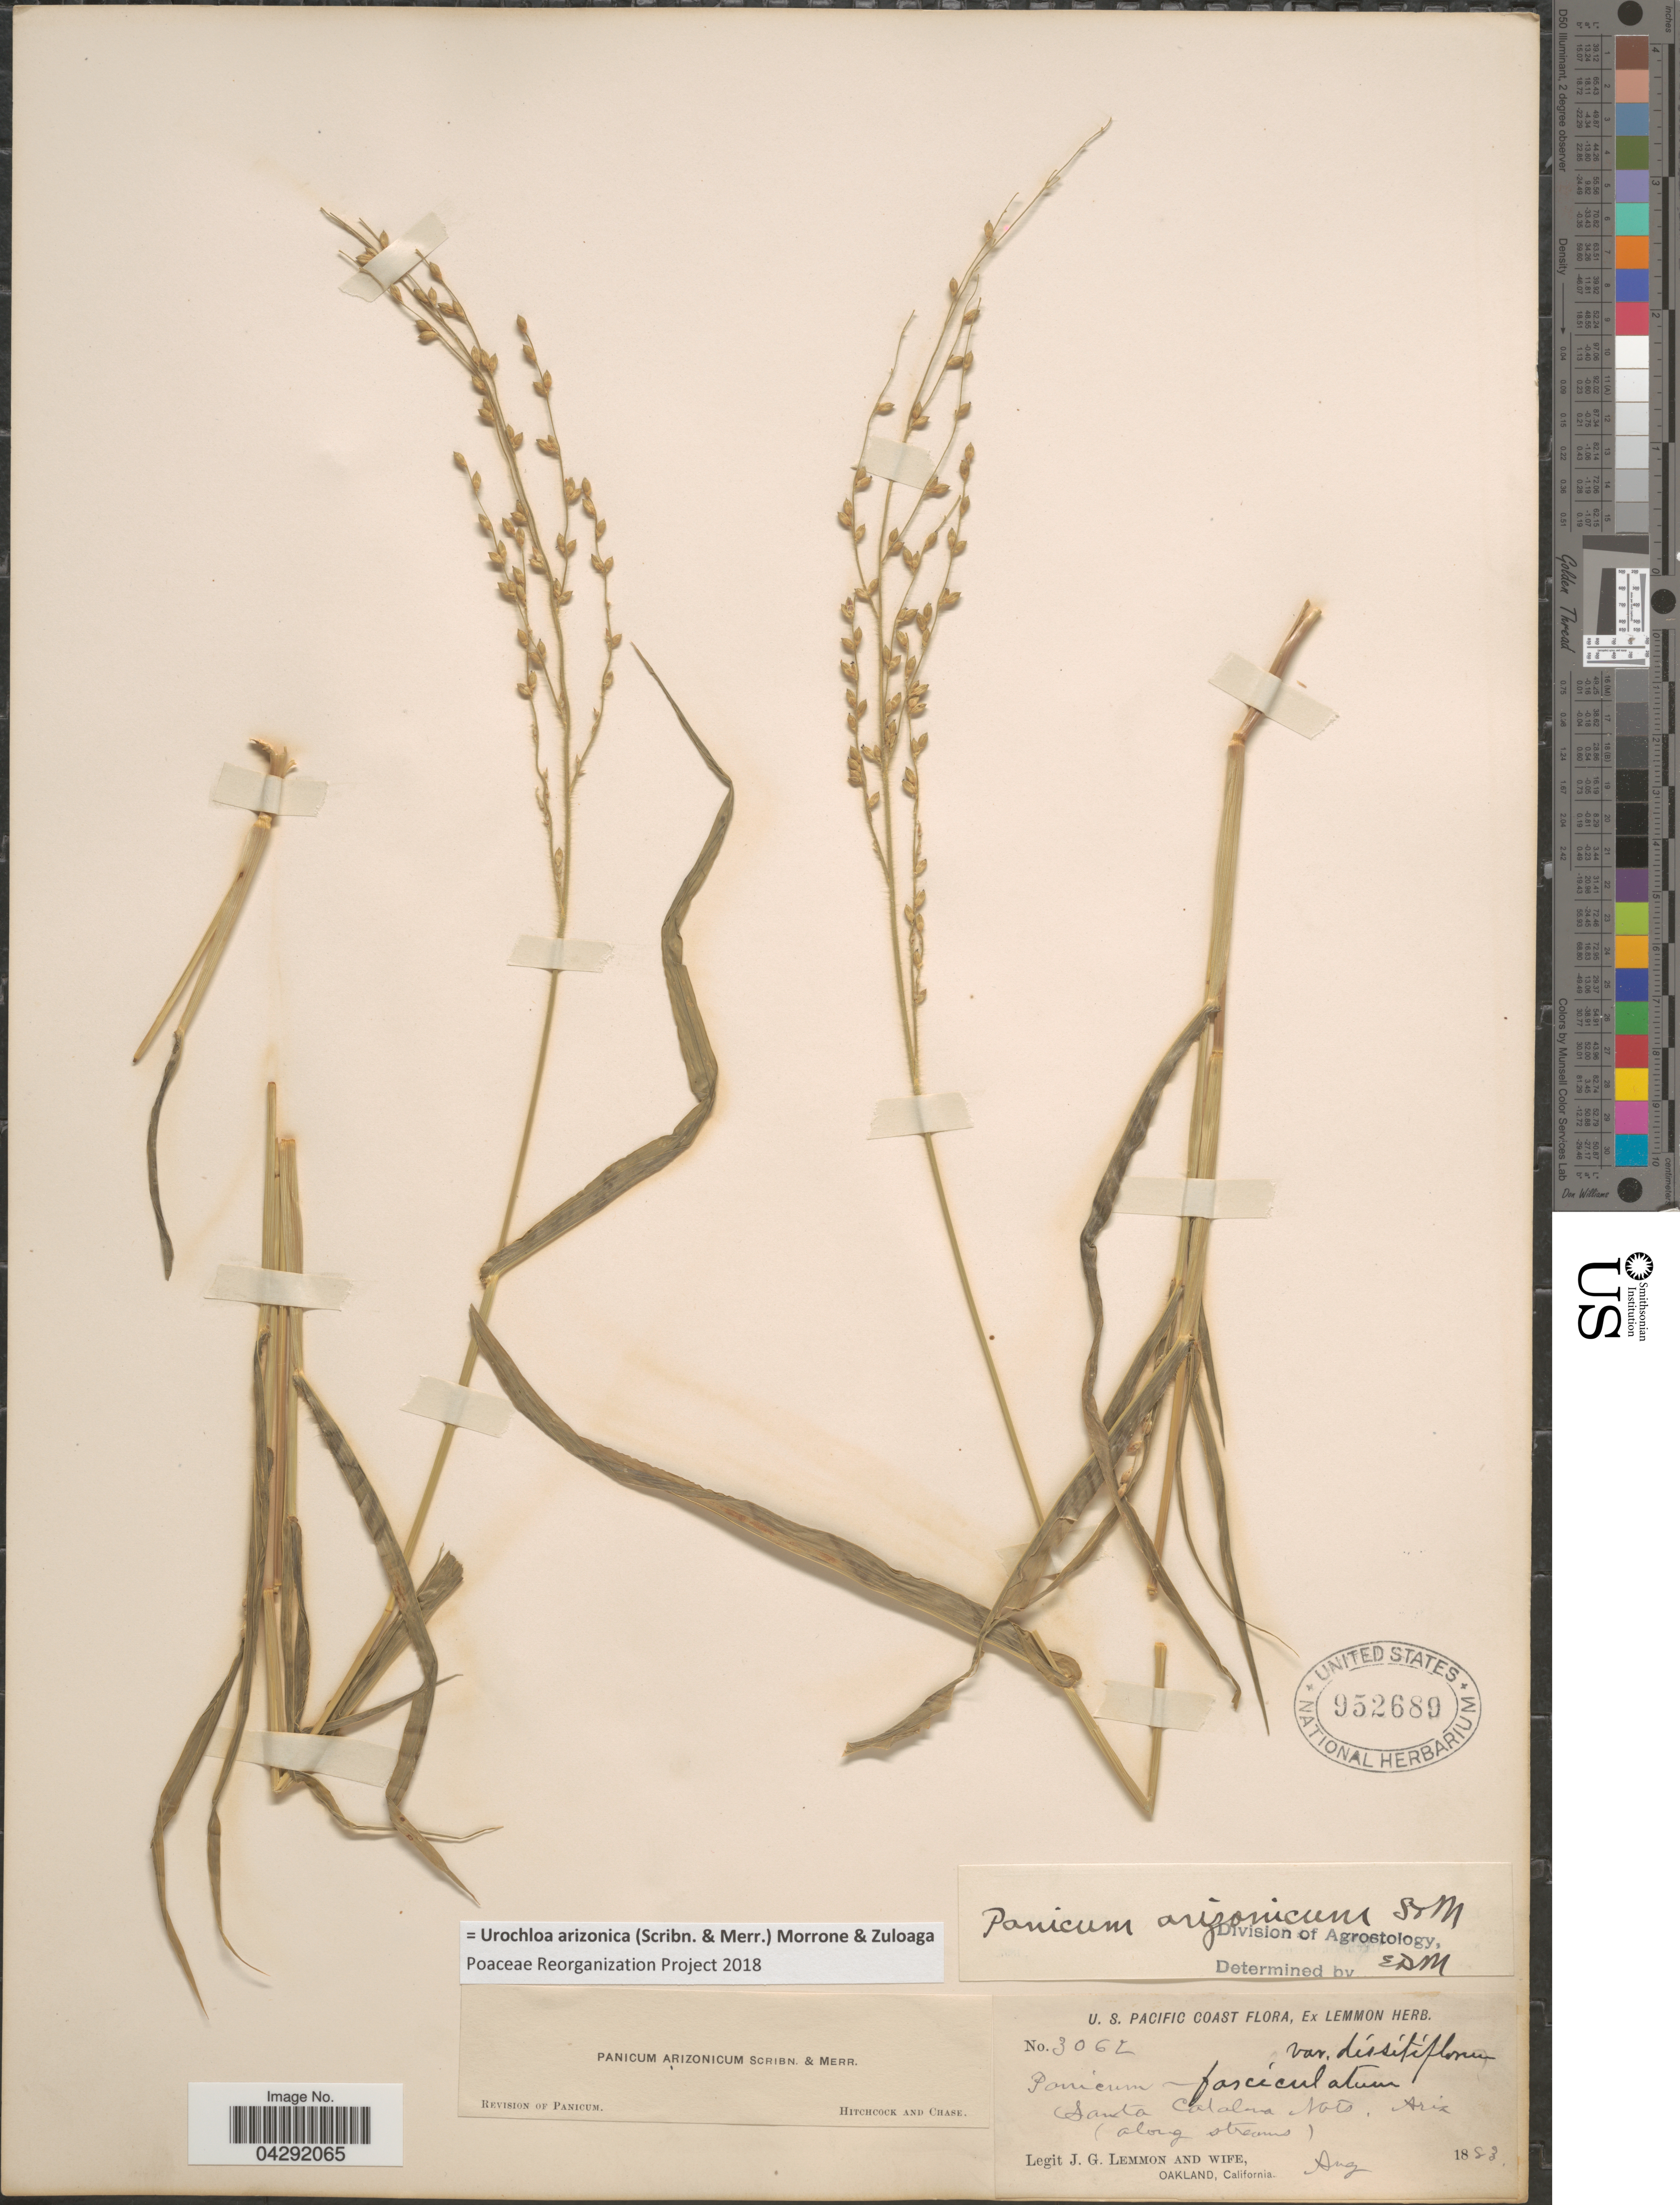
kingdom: Plantae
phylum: Tracheophyta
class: Liliopsida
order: Poales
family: Poaceae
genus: Urochloa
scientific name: Urochloa arizonica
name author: (Scribn. & Merr.) Morrone & Zuloaga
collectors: J. Lemmon & Mrs. J. G. Lemmon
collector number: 3062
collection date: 1883-08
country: United States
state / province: Arizona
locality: Santa Catalina Mts, (along streams).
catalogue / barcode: US 952689